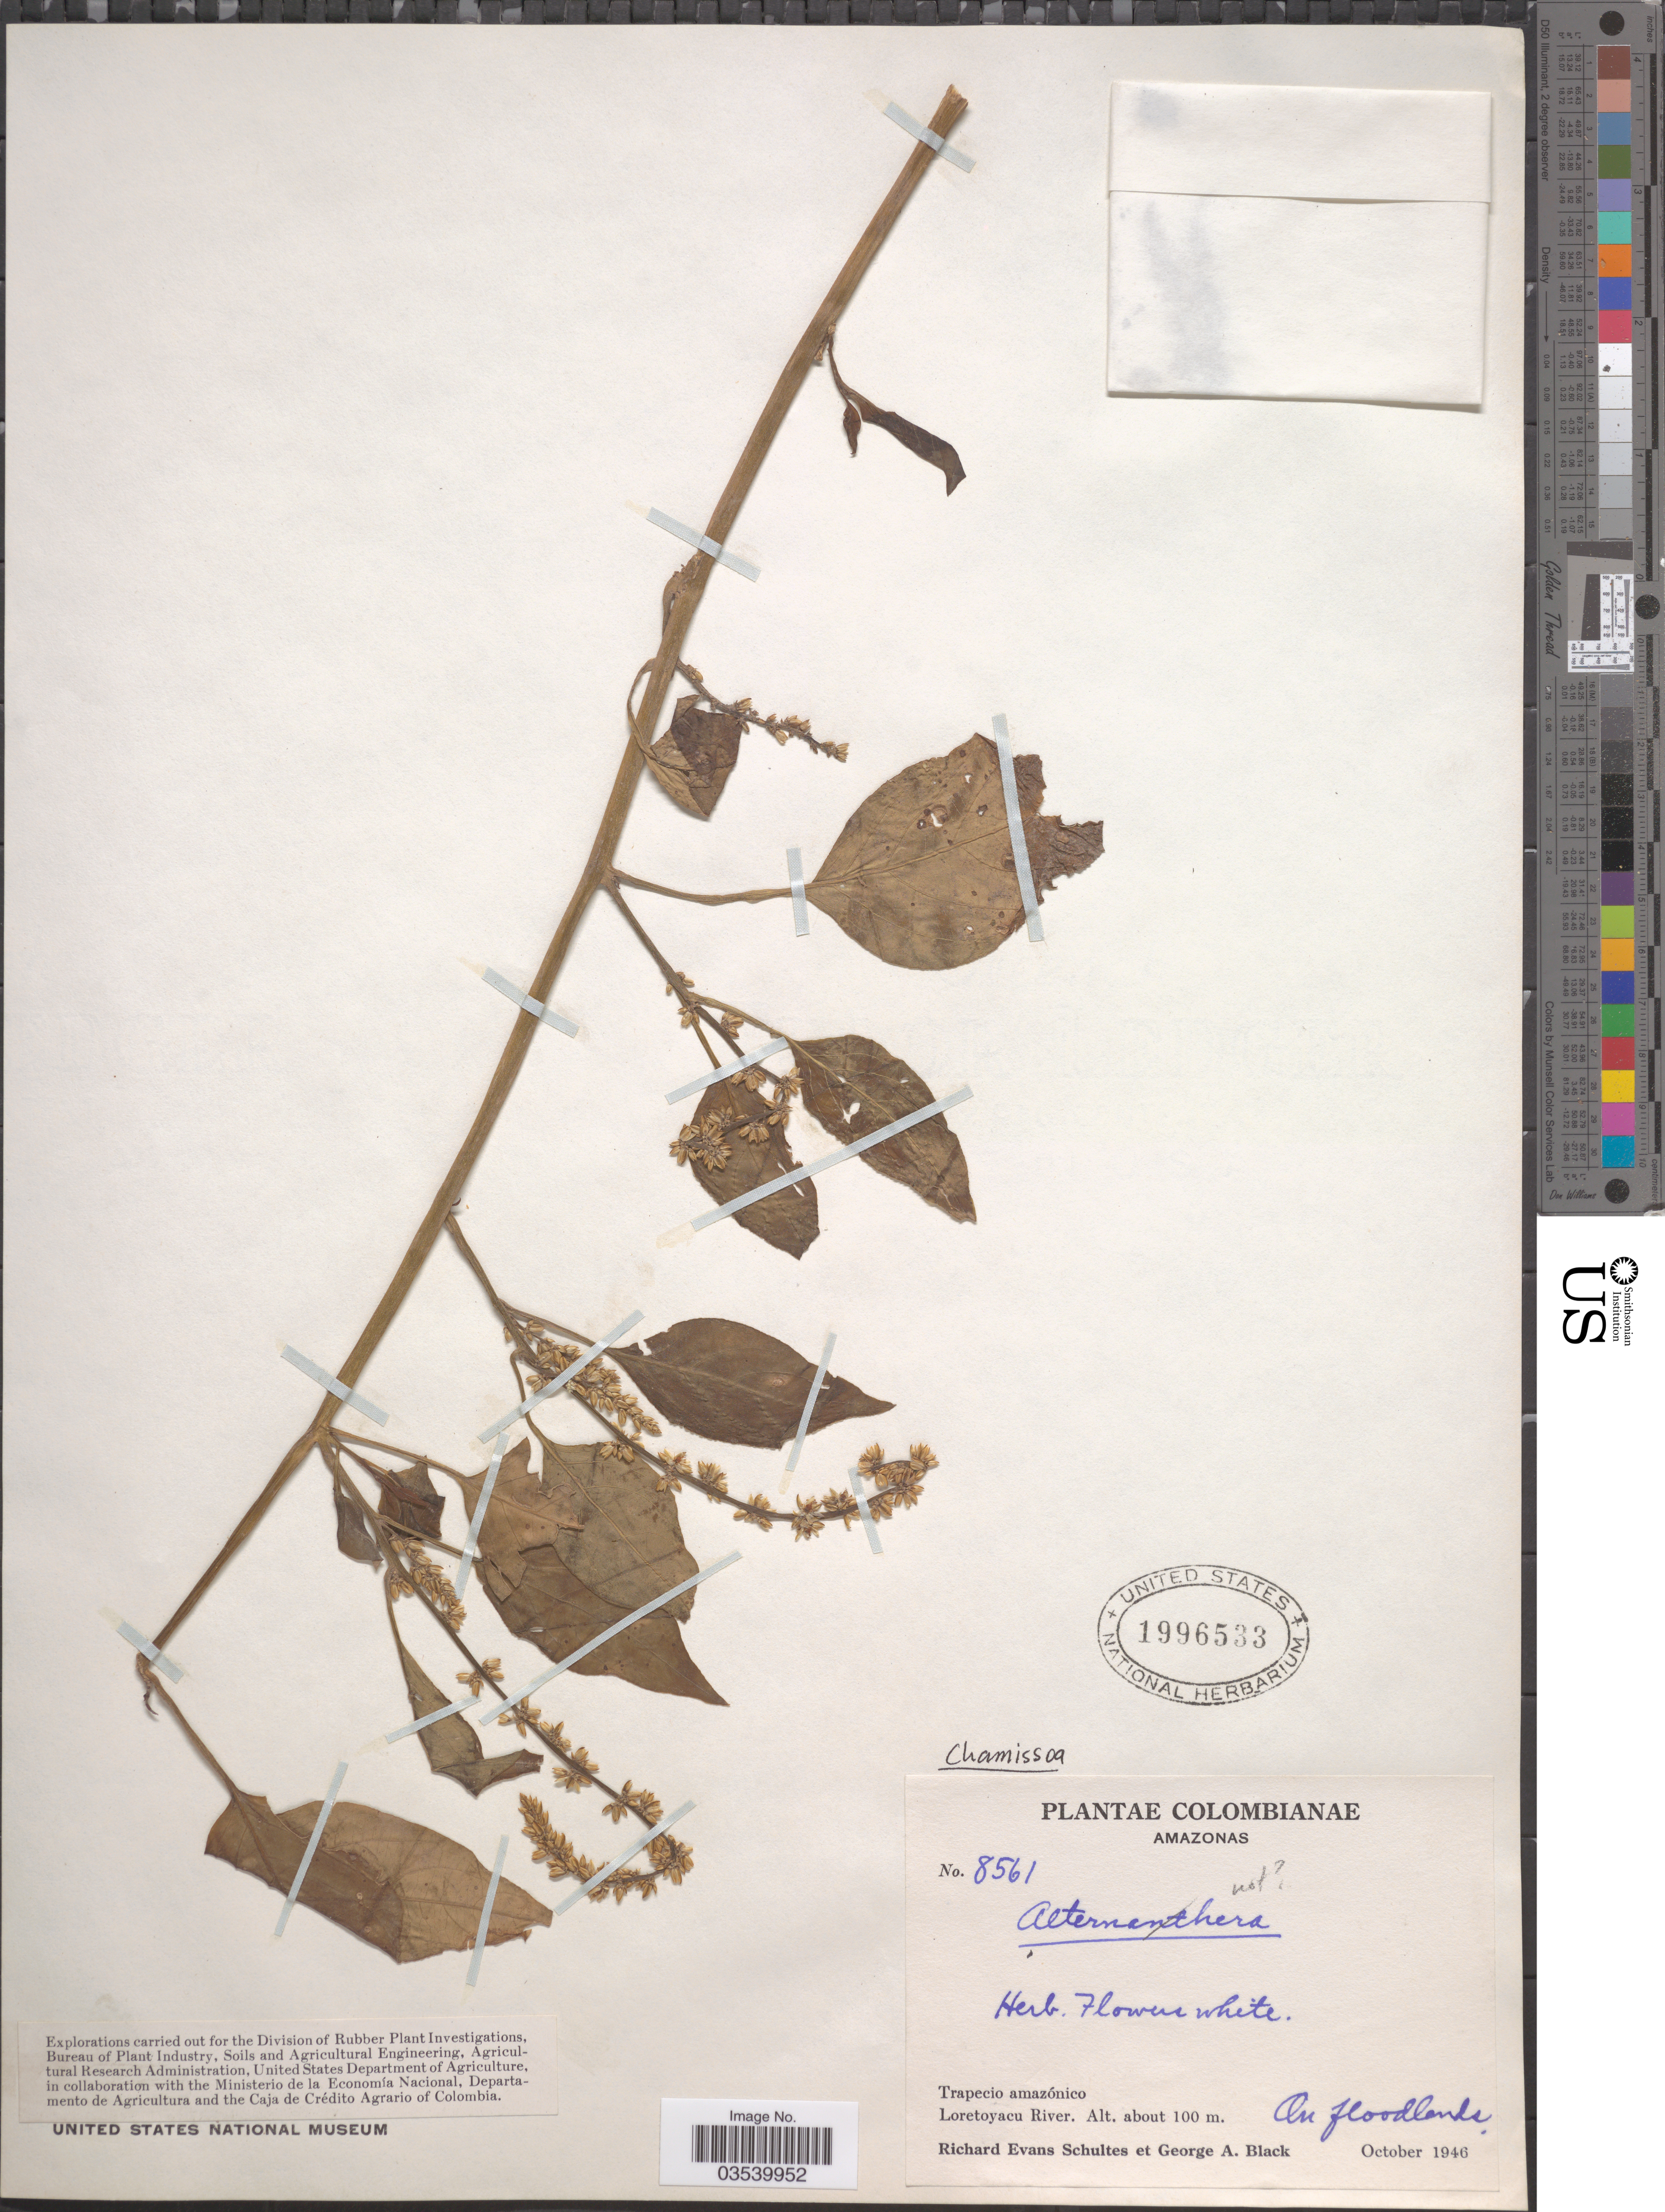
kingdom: Plantae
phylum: Tracheophyta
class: Magnoliopsida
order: Caryophyllales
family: Amaranthaceae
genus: Chamissoa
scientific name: Chamissoa sp.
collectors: R. E. Schultes & G. A. Black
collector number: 8561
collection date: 1946-10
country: Colombia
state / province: Amazônas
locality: Trapecio amazónico. Loretoyacu River. On floodlands.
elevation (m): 100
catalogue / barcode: US 1996533